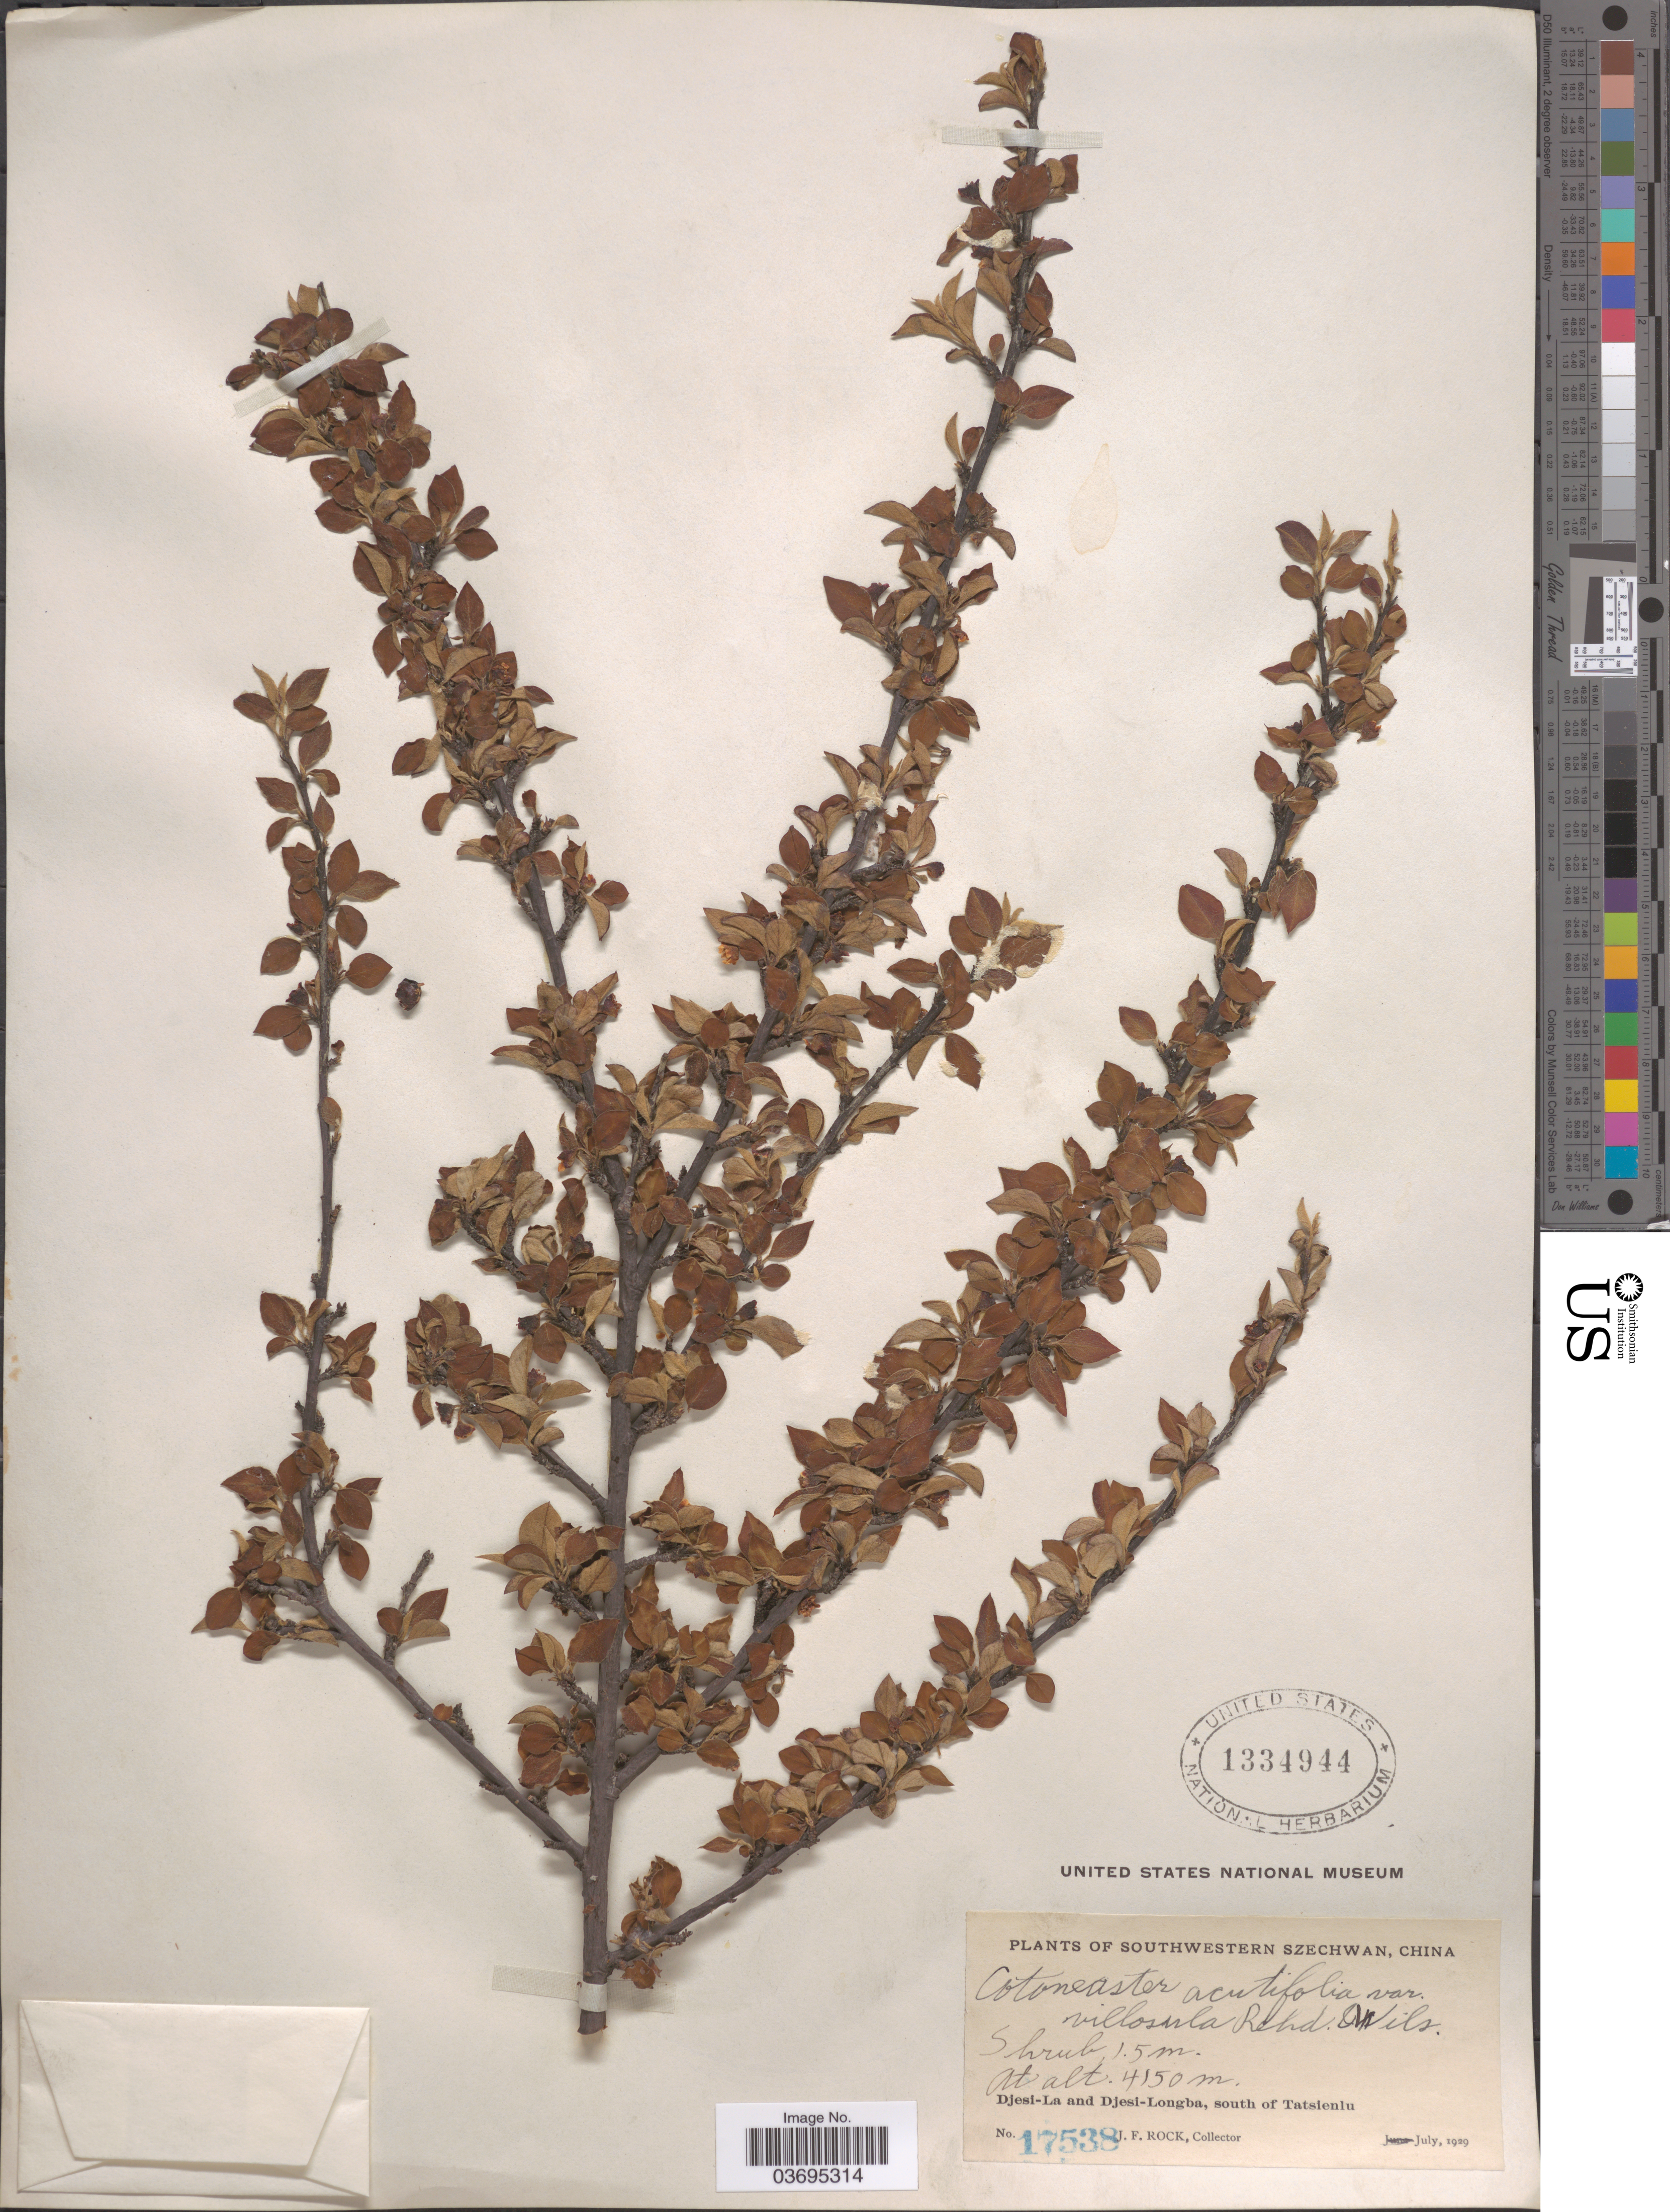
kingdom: Plantae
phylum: Tracheophyta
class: Magnoliopsida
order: Rosales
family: Rosaceae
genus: Cotoneaster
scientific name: Cotoneaster acutifolius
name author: Turcz.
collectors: J. Rock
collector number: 17538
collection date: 1929-07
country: China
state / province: Sichuan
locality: Southwestern Szechwan. Djesi-La and Djesi-Longba, south of Tatsienlu.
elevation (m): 4150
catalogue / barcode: US 1334944